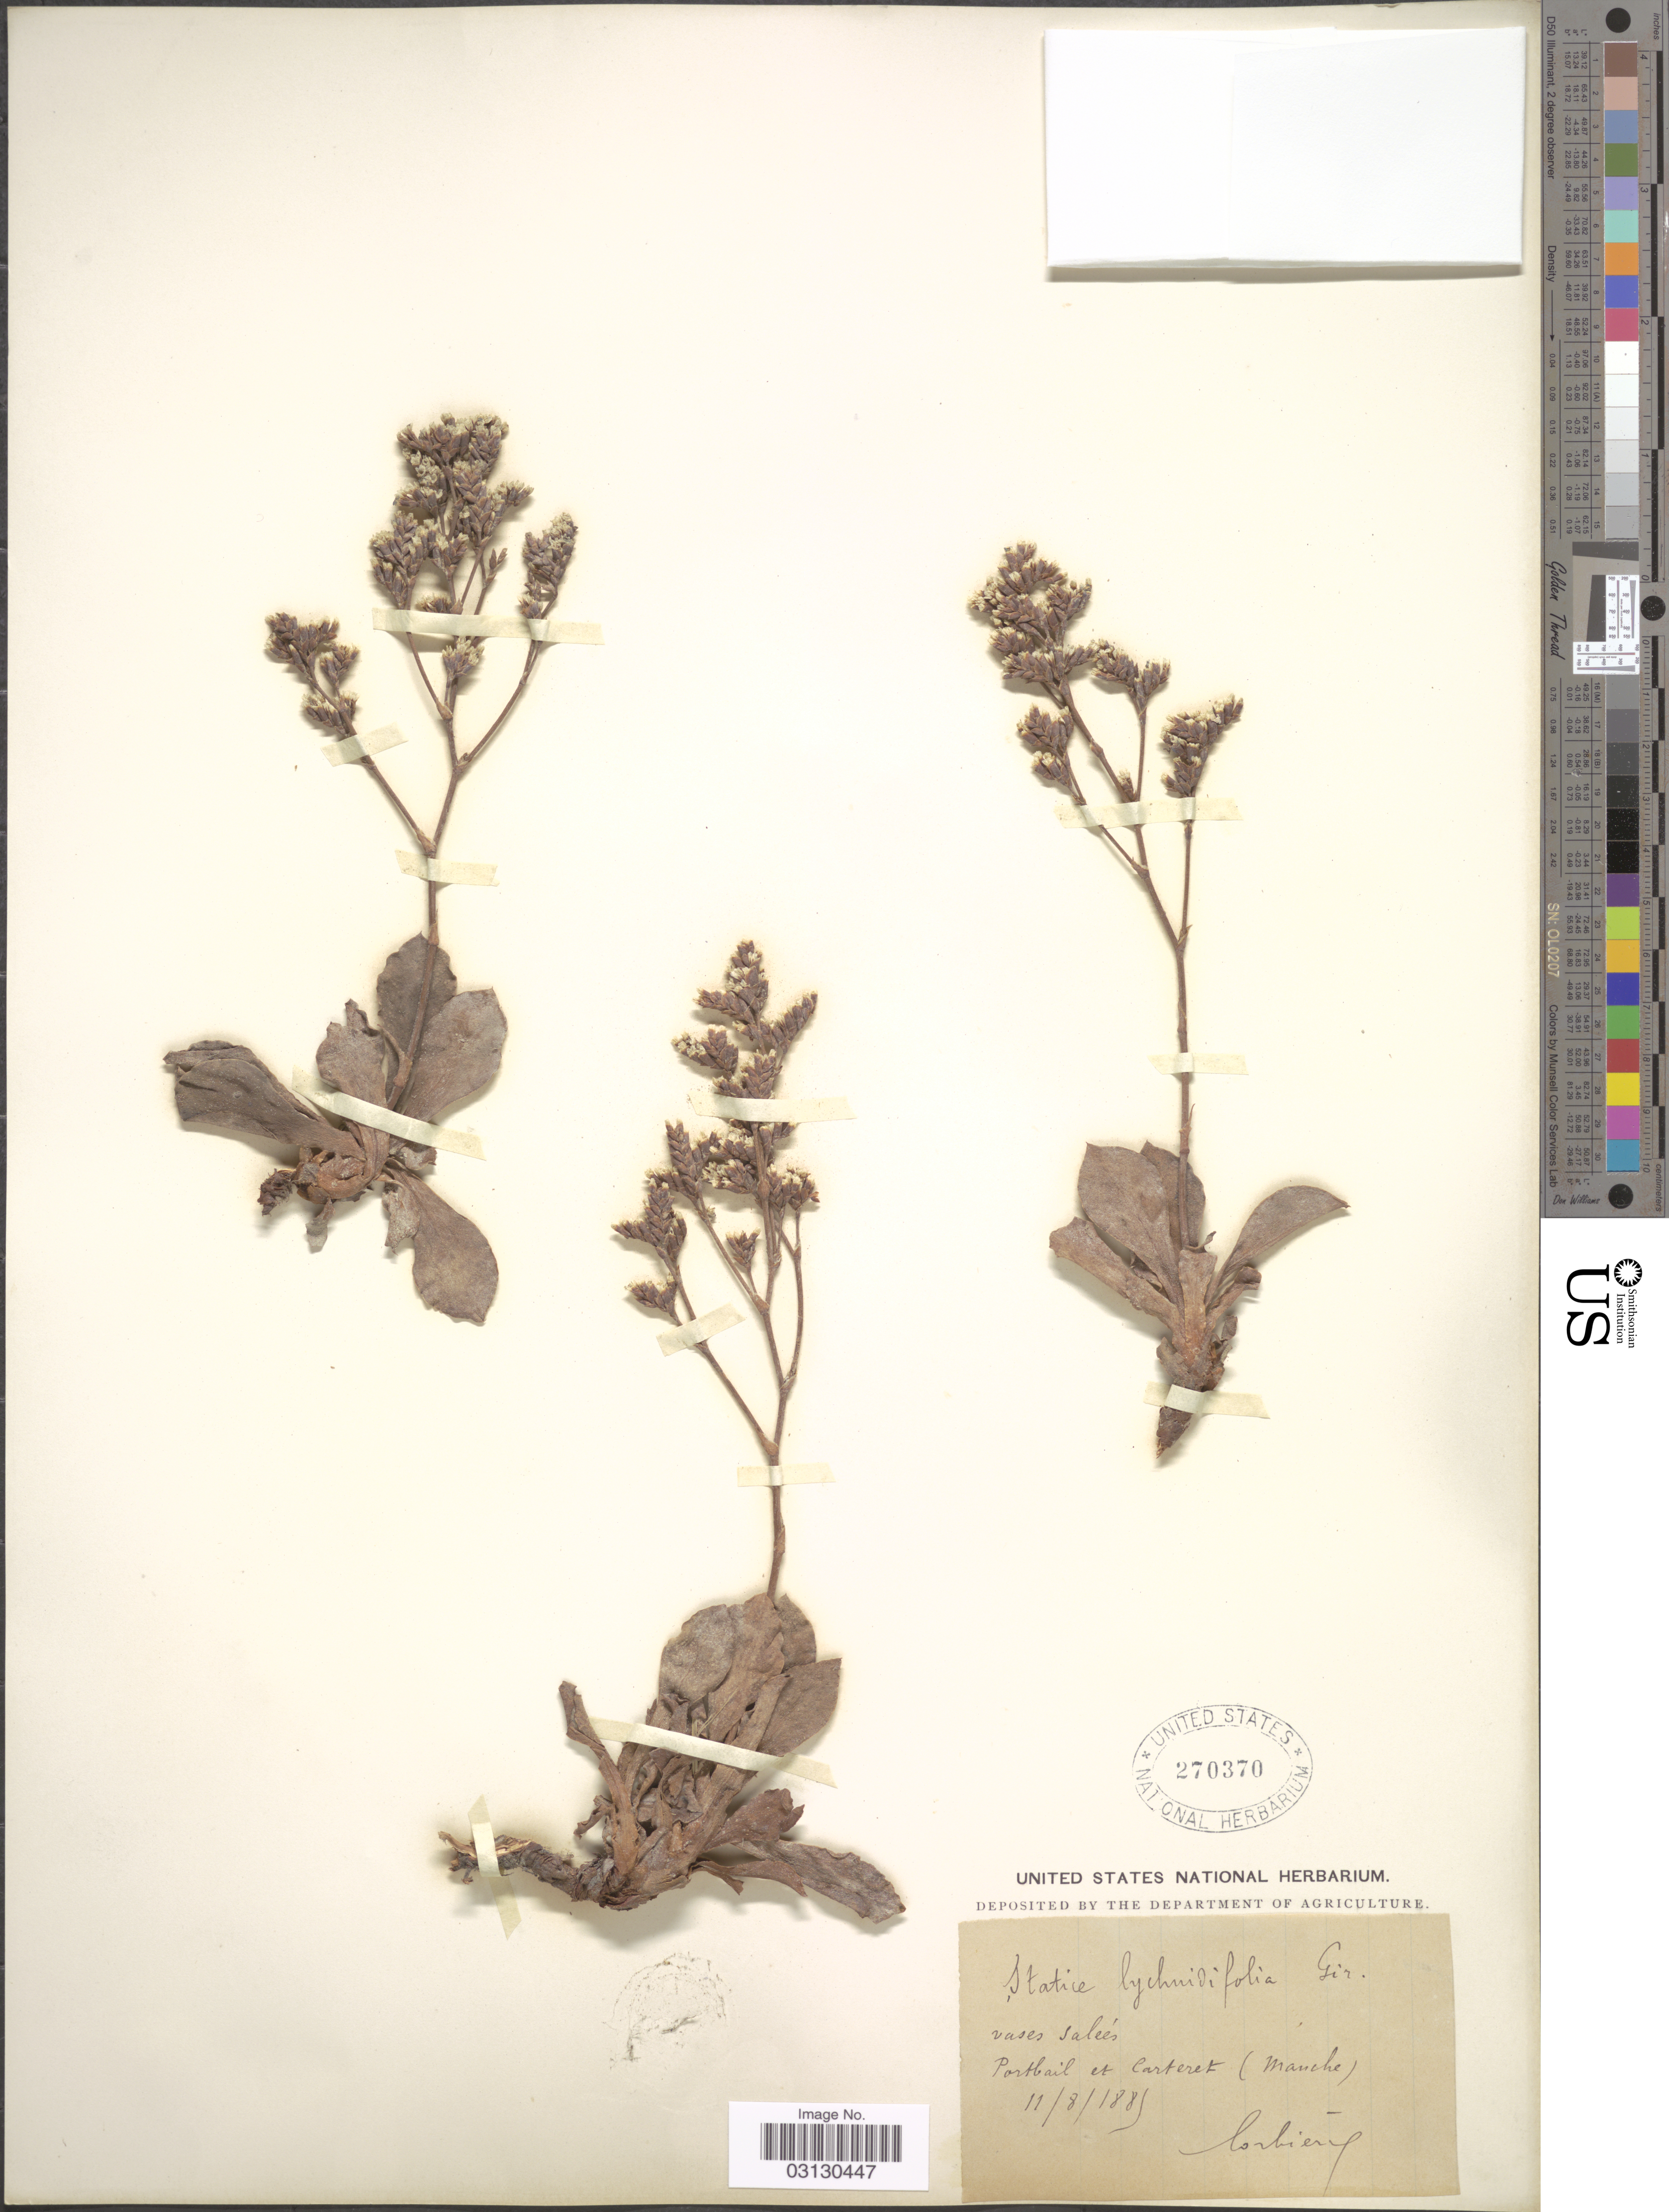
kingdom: Plantae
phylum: Tracheophyta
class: Magnoliopsida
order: Caryophyllales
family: Plumbaginaceae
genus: Limonium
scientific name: Limonium lychnidifolium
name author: (Girard) Kuntze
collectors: Corbiere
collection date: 1885-08-11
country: France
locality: Vases saleés. Portbail et Carteret (Manche).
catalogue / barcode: US 270370